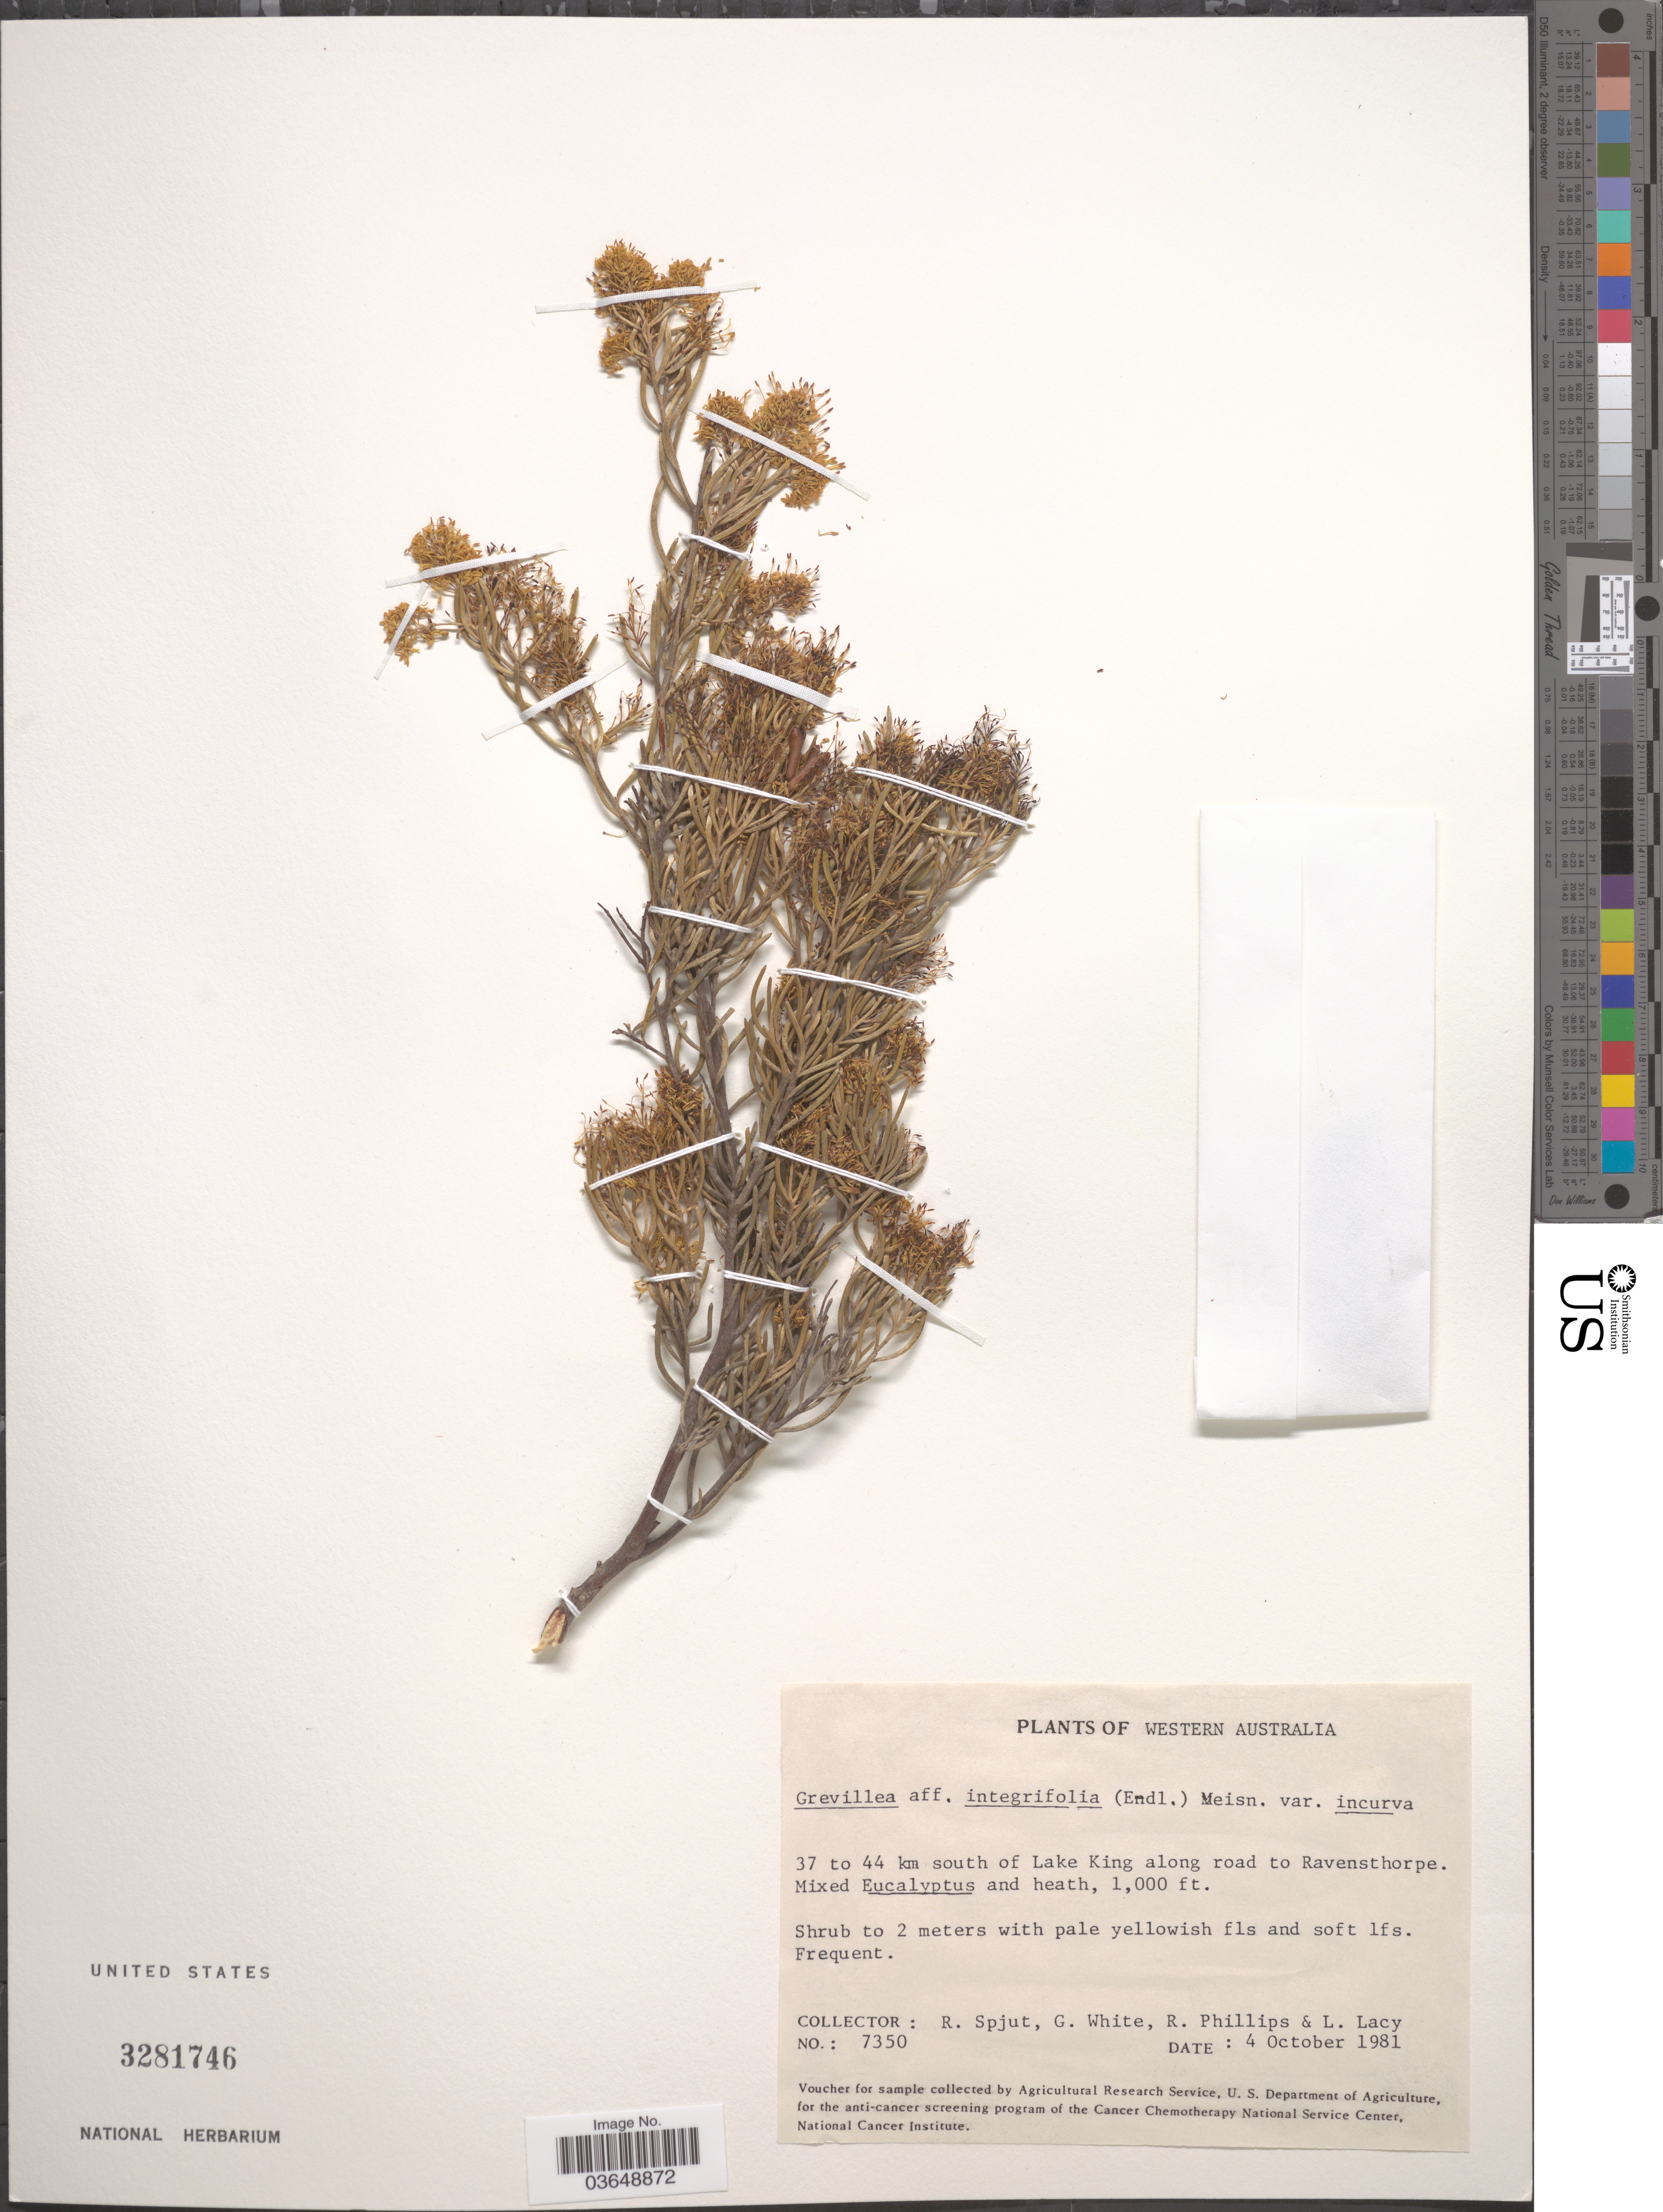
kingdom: Plantae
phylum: Tracheophyta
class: Magnoliopsida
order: Proteales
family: Proteaceae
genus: Grevillea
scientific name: Grevillea integrifolia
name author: Meisn.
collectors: R. Spjut, G. White, R. Phillips & L. Lacy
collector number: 7350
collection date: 1981-10-04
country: Australia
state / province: Western Australia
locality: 37 to 44 km south of Lake King along road to Ravensthorpe.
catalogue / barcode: US 3281746